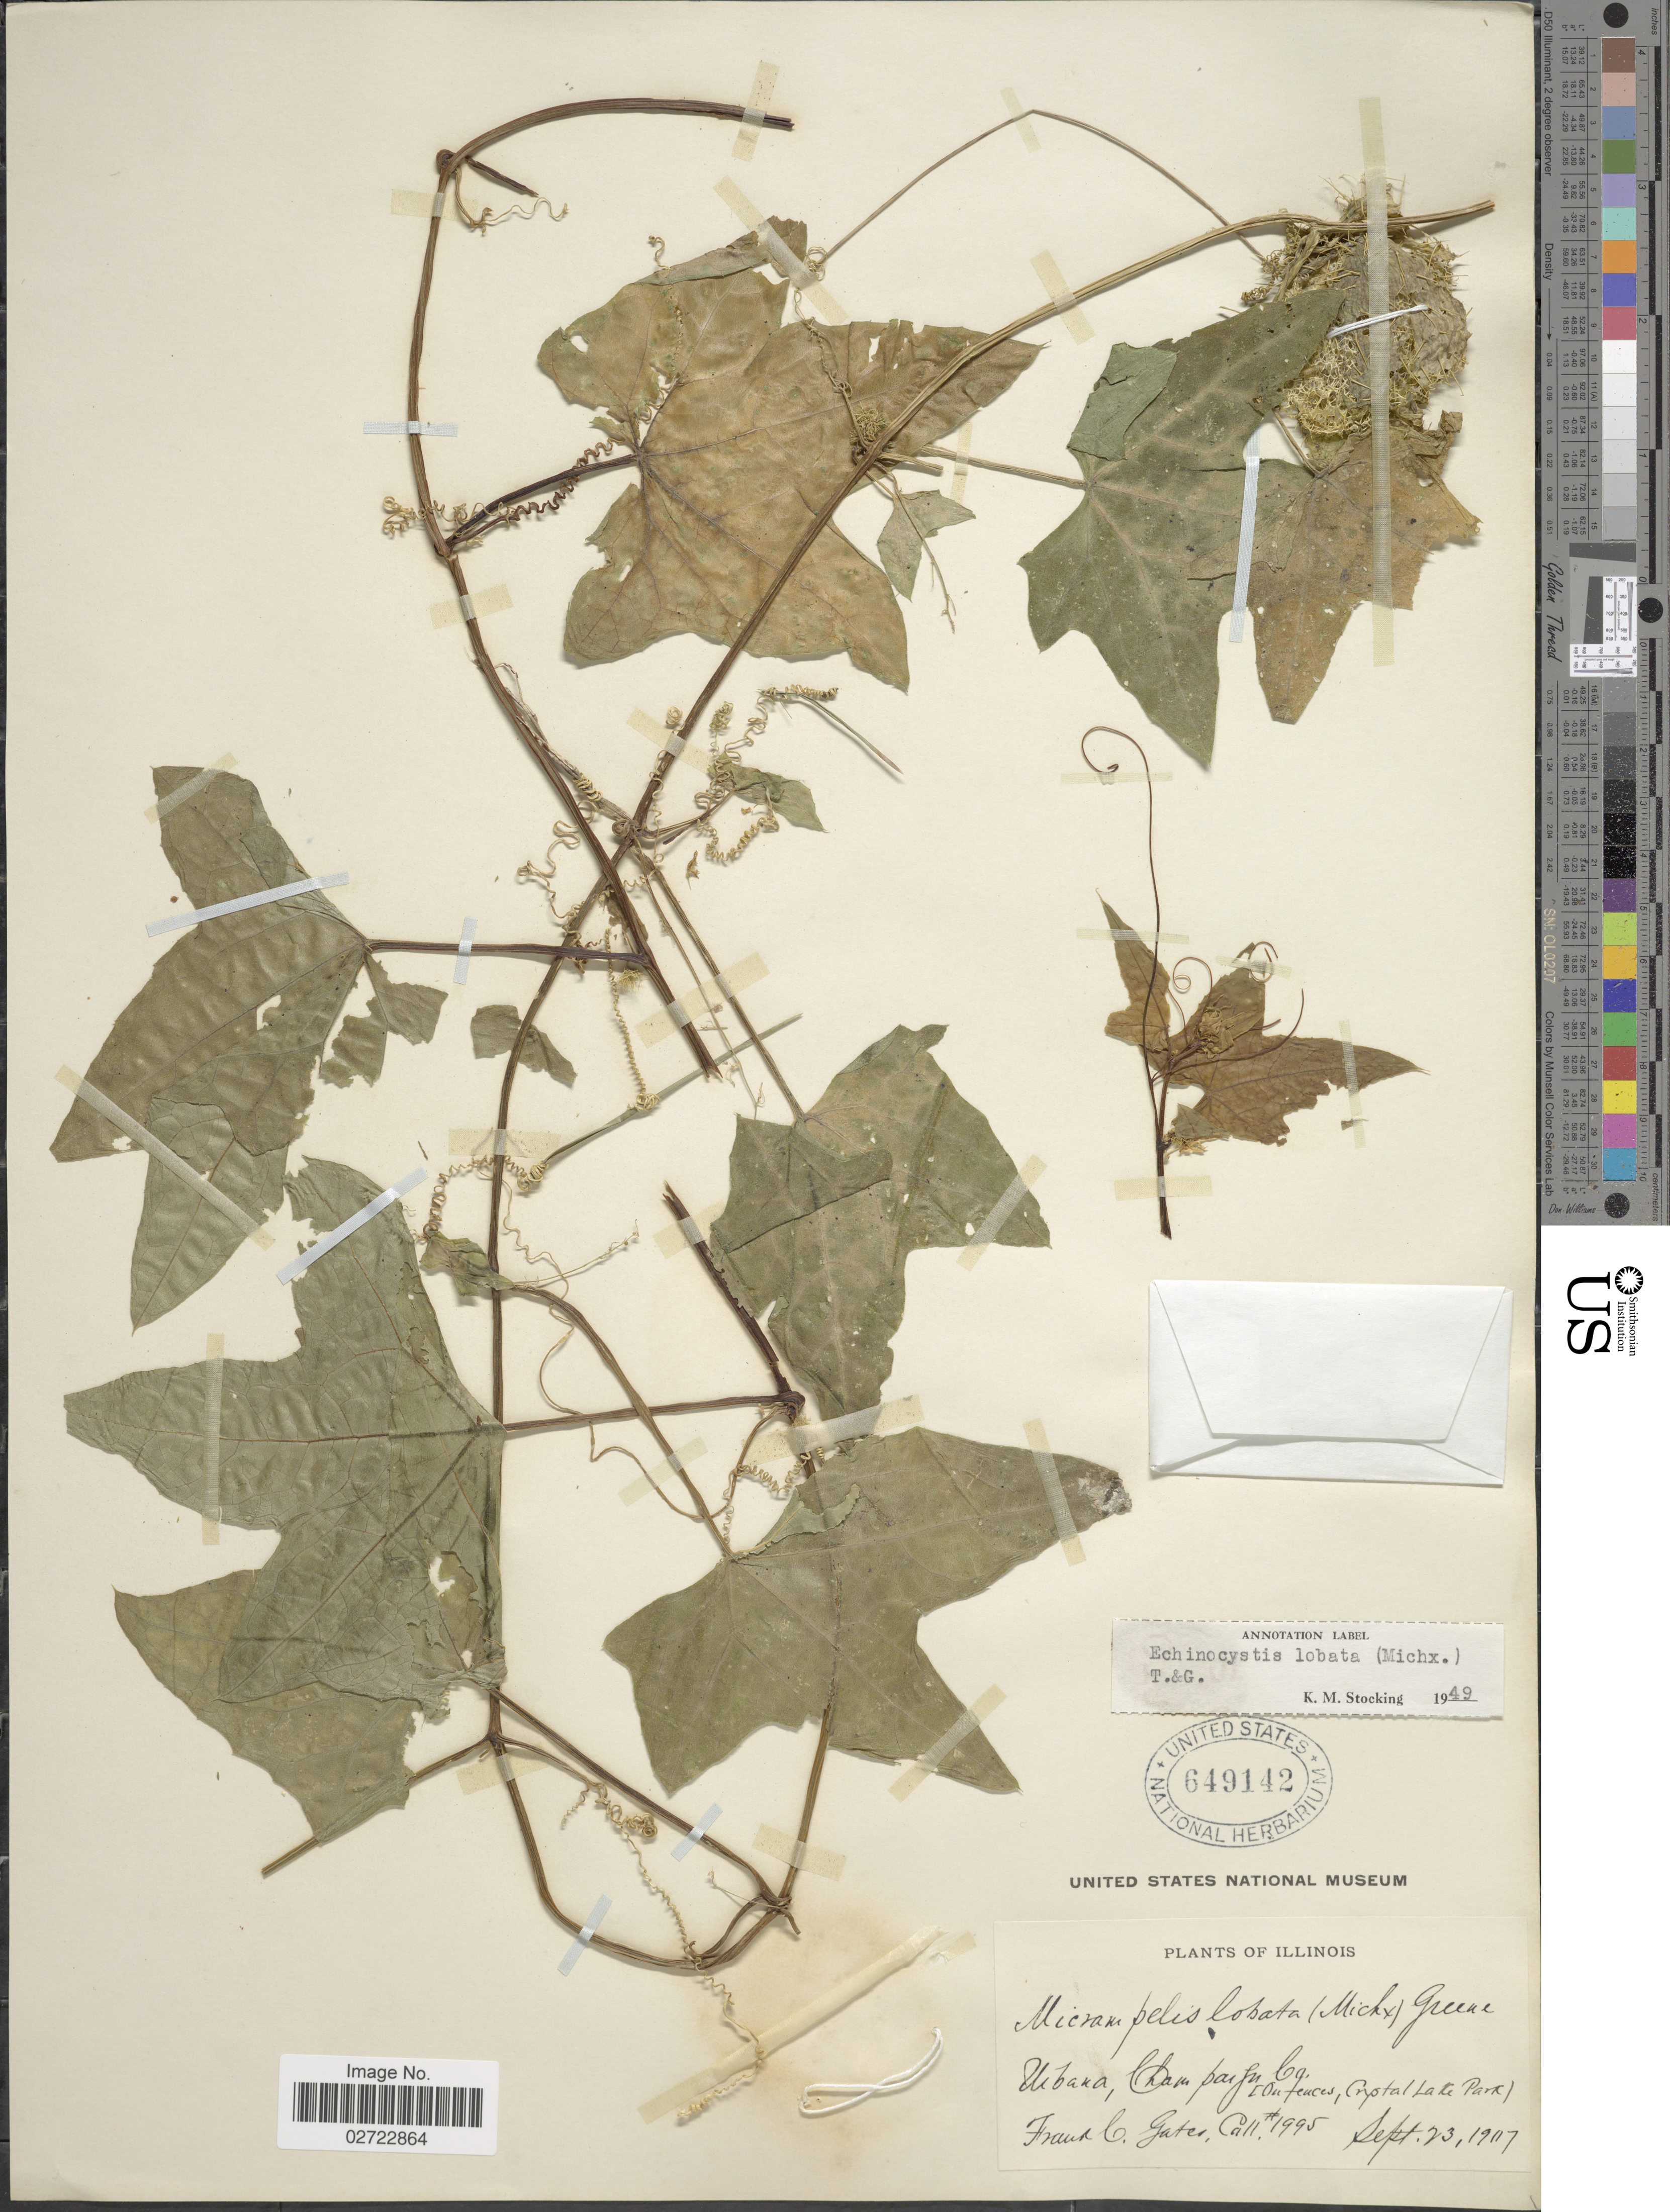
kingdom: Plantae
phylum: Tracheophyta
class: Magnoliopsida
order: Cucurbitales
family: Cucurbitaceae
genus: Echinocystis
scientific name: Echinocystis lobata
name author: (Michx.) Torr. & A. Gray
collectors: F. C. Gates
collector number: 1995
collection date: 1907-09-23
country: United States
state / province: Illinois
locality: Urbana, Champaign Co (Outeuces, Crystal Lake Park)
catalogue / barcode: US 649142